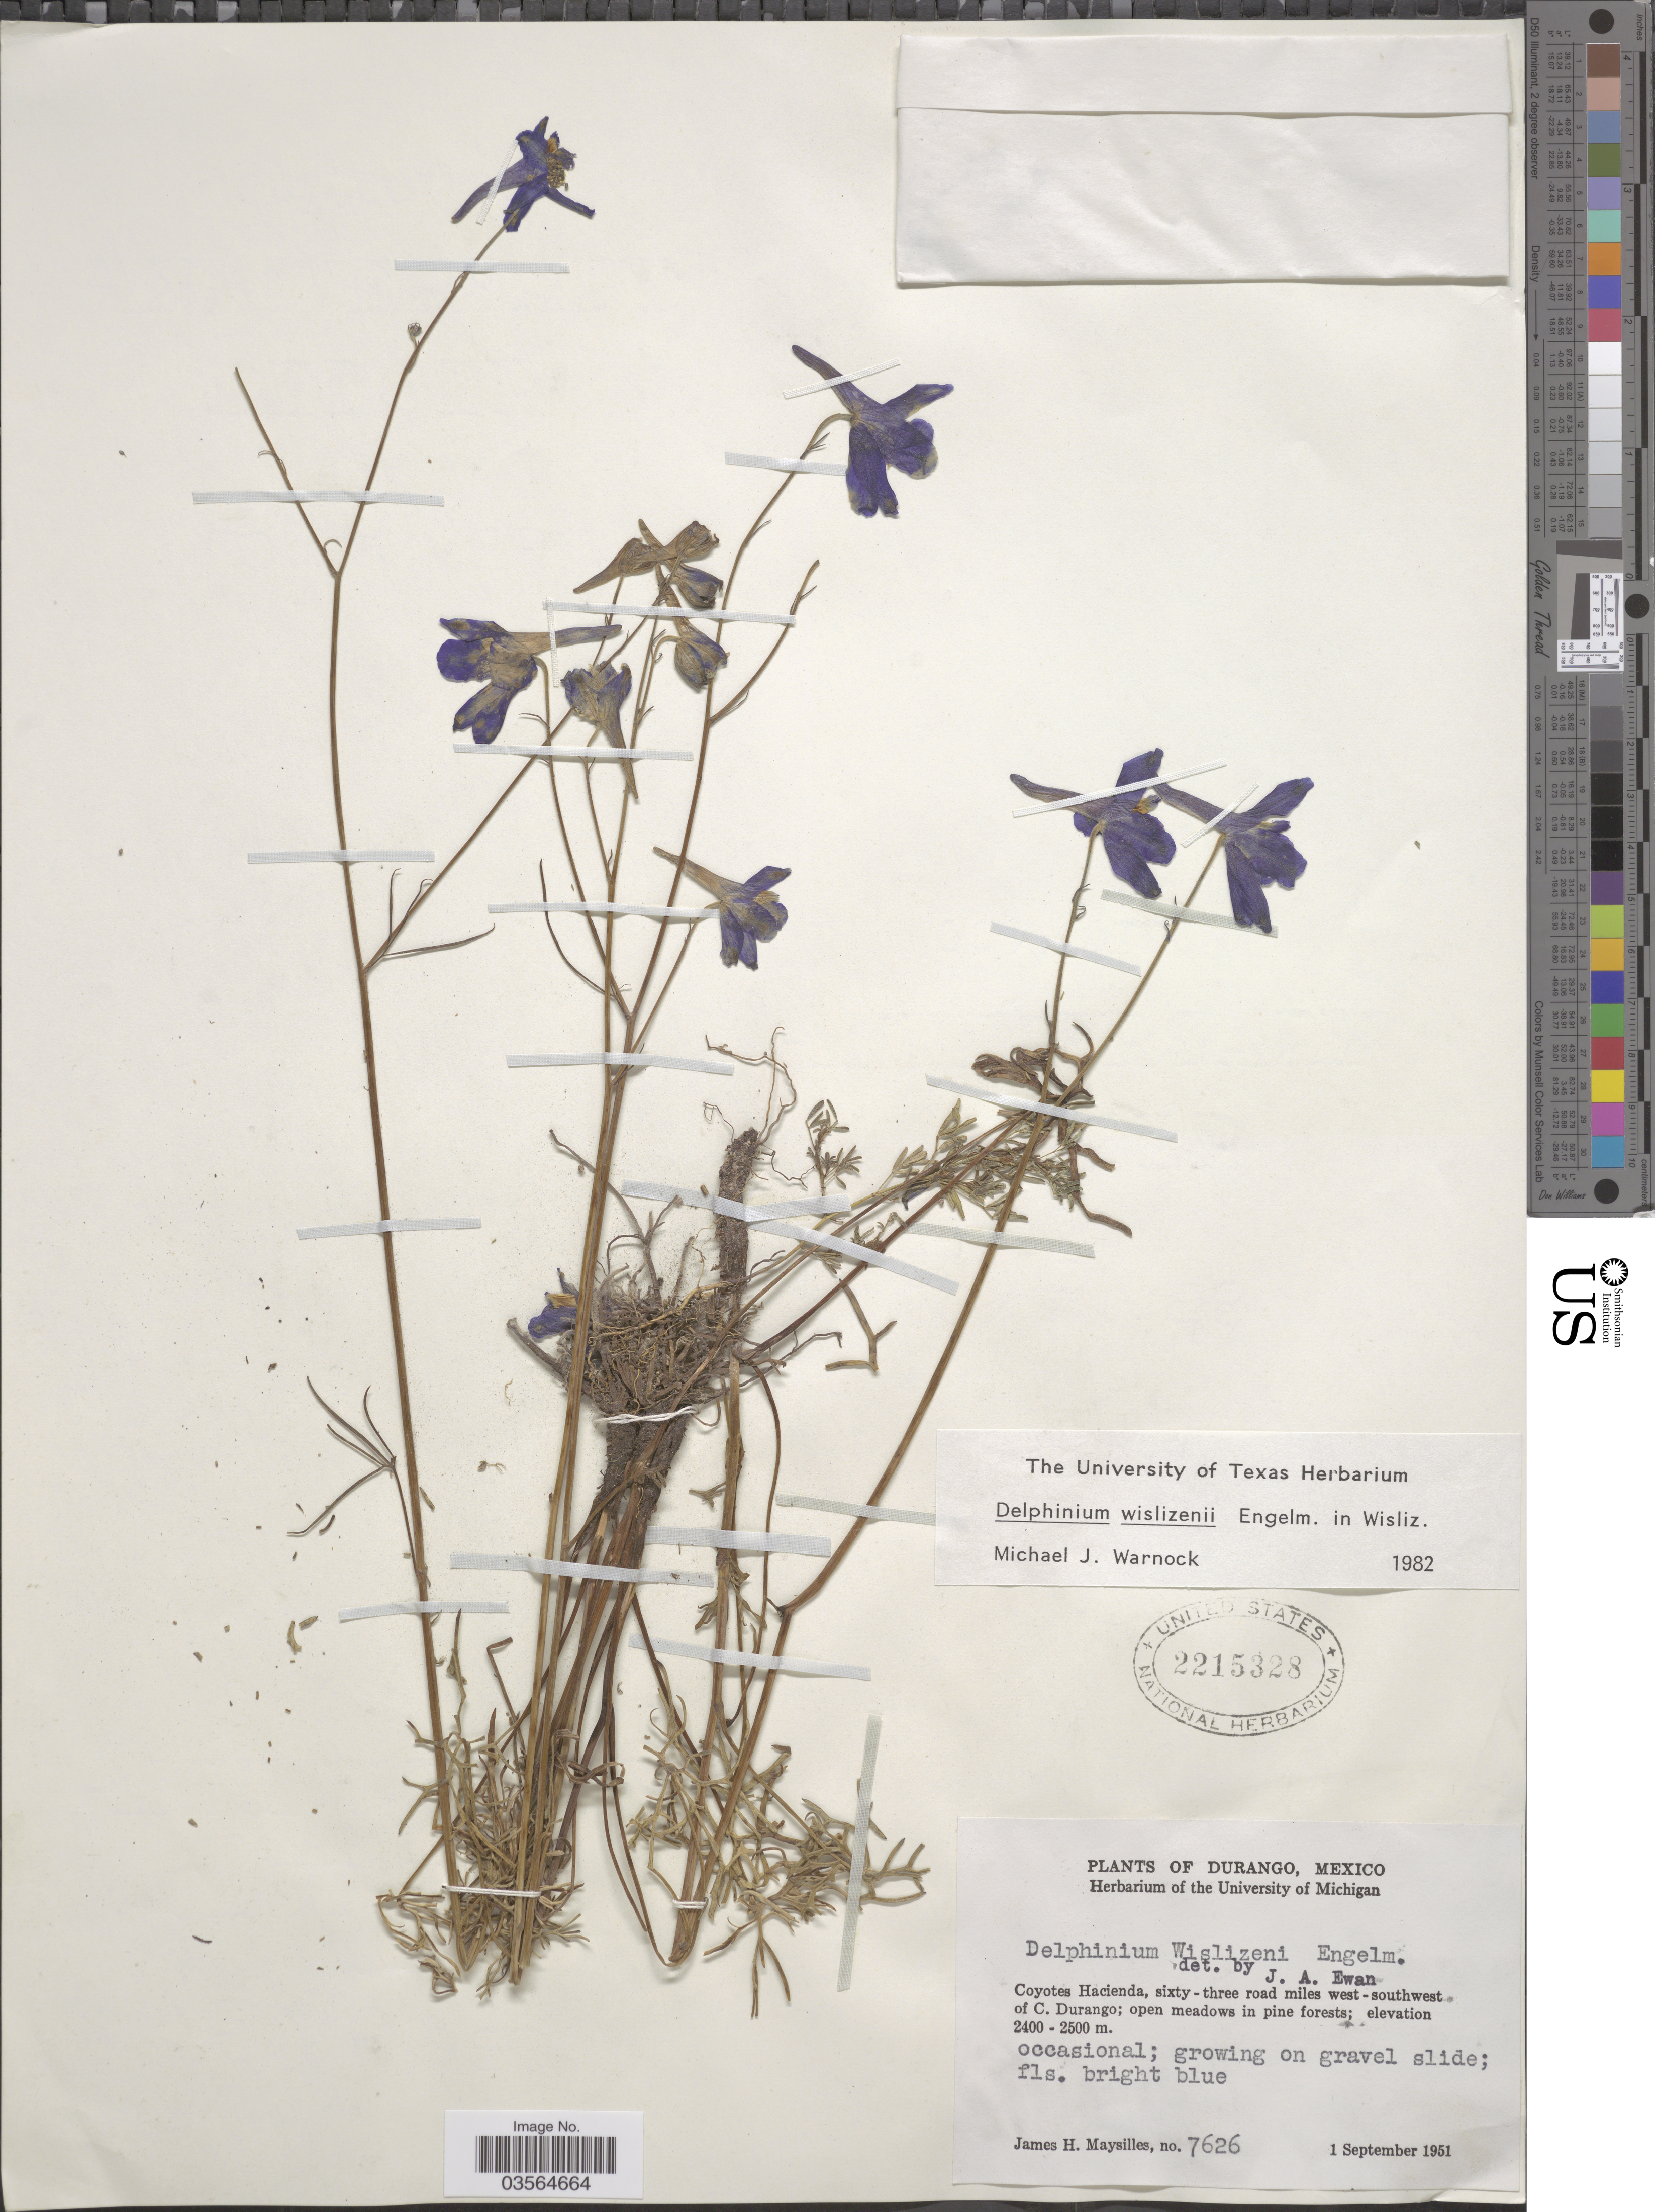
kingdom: Plantae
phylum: Tracheophyta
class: Magnoliopsida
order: Ranunculales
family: Ranunculaceae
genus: Delphinium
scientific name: Delphinium wislizeni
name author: Engelm.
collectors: J. Maysilles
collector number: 7626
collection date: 1951-09-01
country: Mexico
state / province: Durango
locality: Coyotes Hacienda, sixty-three road miles west-southwest of C. Durango.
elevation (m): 2400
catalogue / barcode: US 2215328